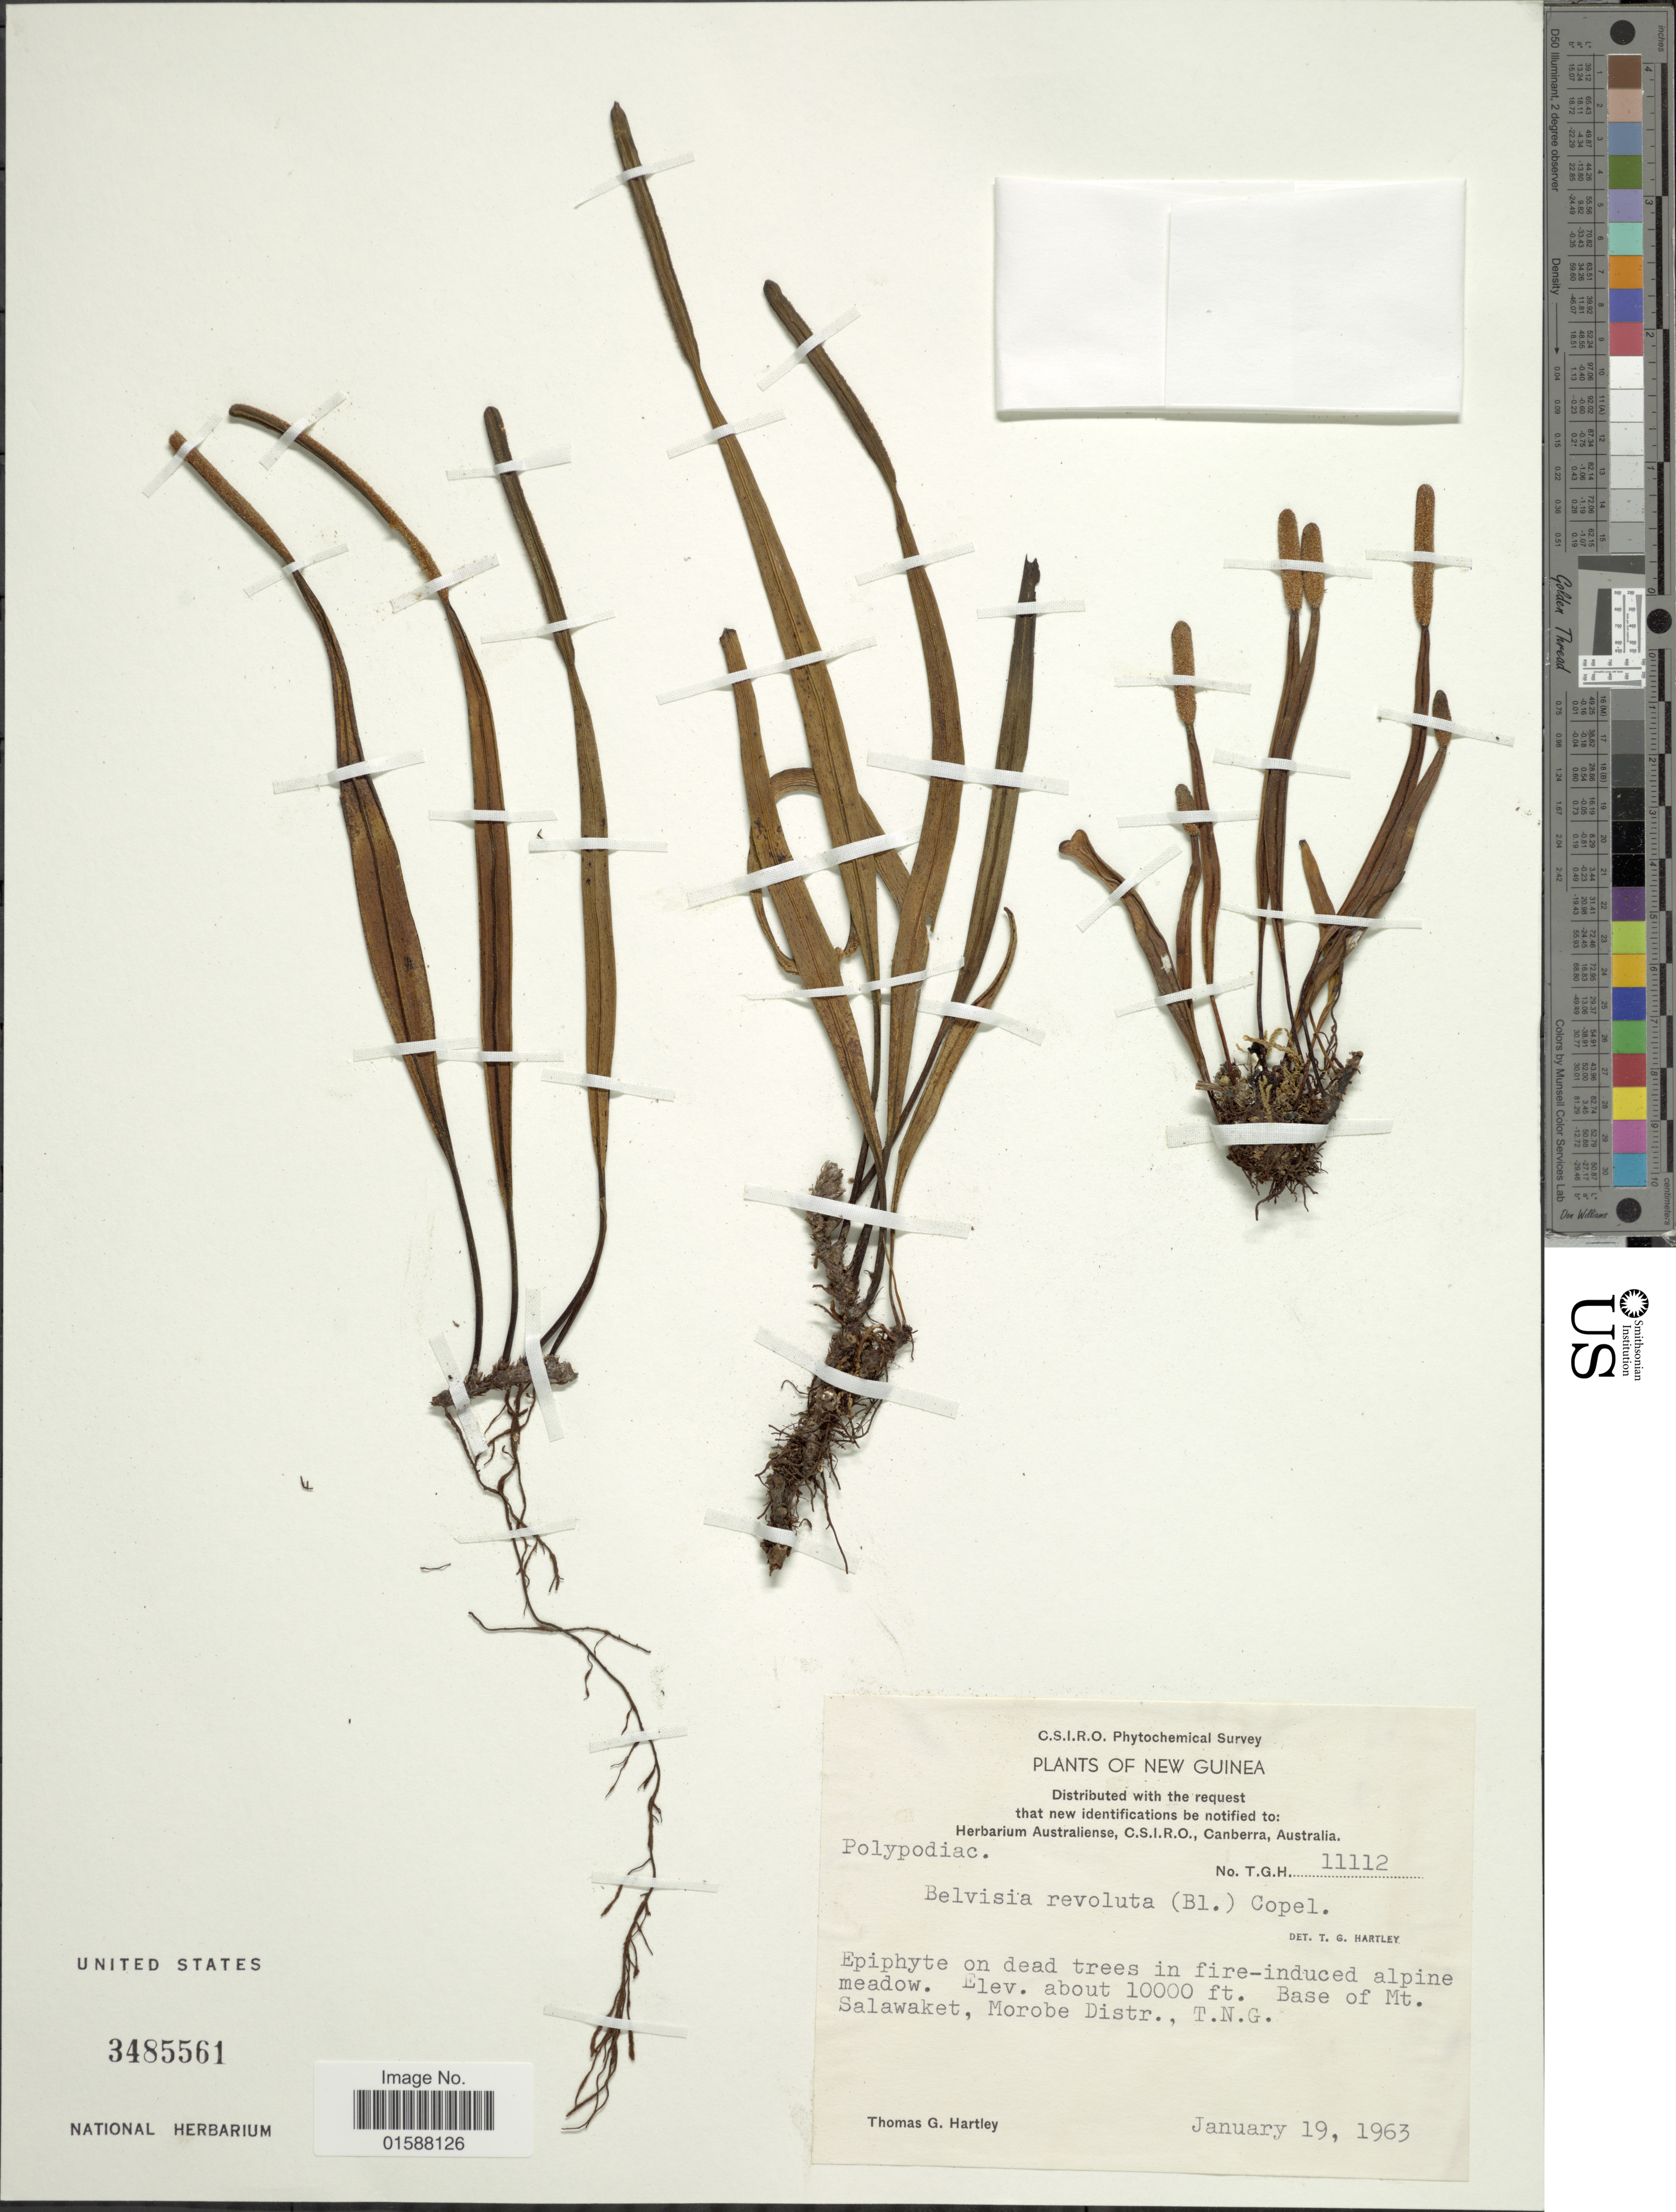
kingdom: Plantae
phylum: Tracheophyta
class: Polypodiopsida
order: Polypodiales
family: Polypodiaceae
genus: Lepisorus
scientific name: Lepisorus longifolius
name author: (Blume) Holttum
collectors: T. G. Hartley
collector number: T.G.H. 11112*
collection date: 1963-01-19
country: Papua New Guinea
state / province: Morobe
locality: New Guinea. Base of Mt. Salawaket, T.N.G.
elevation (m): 3048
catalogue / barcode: US 3485561